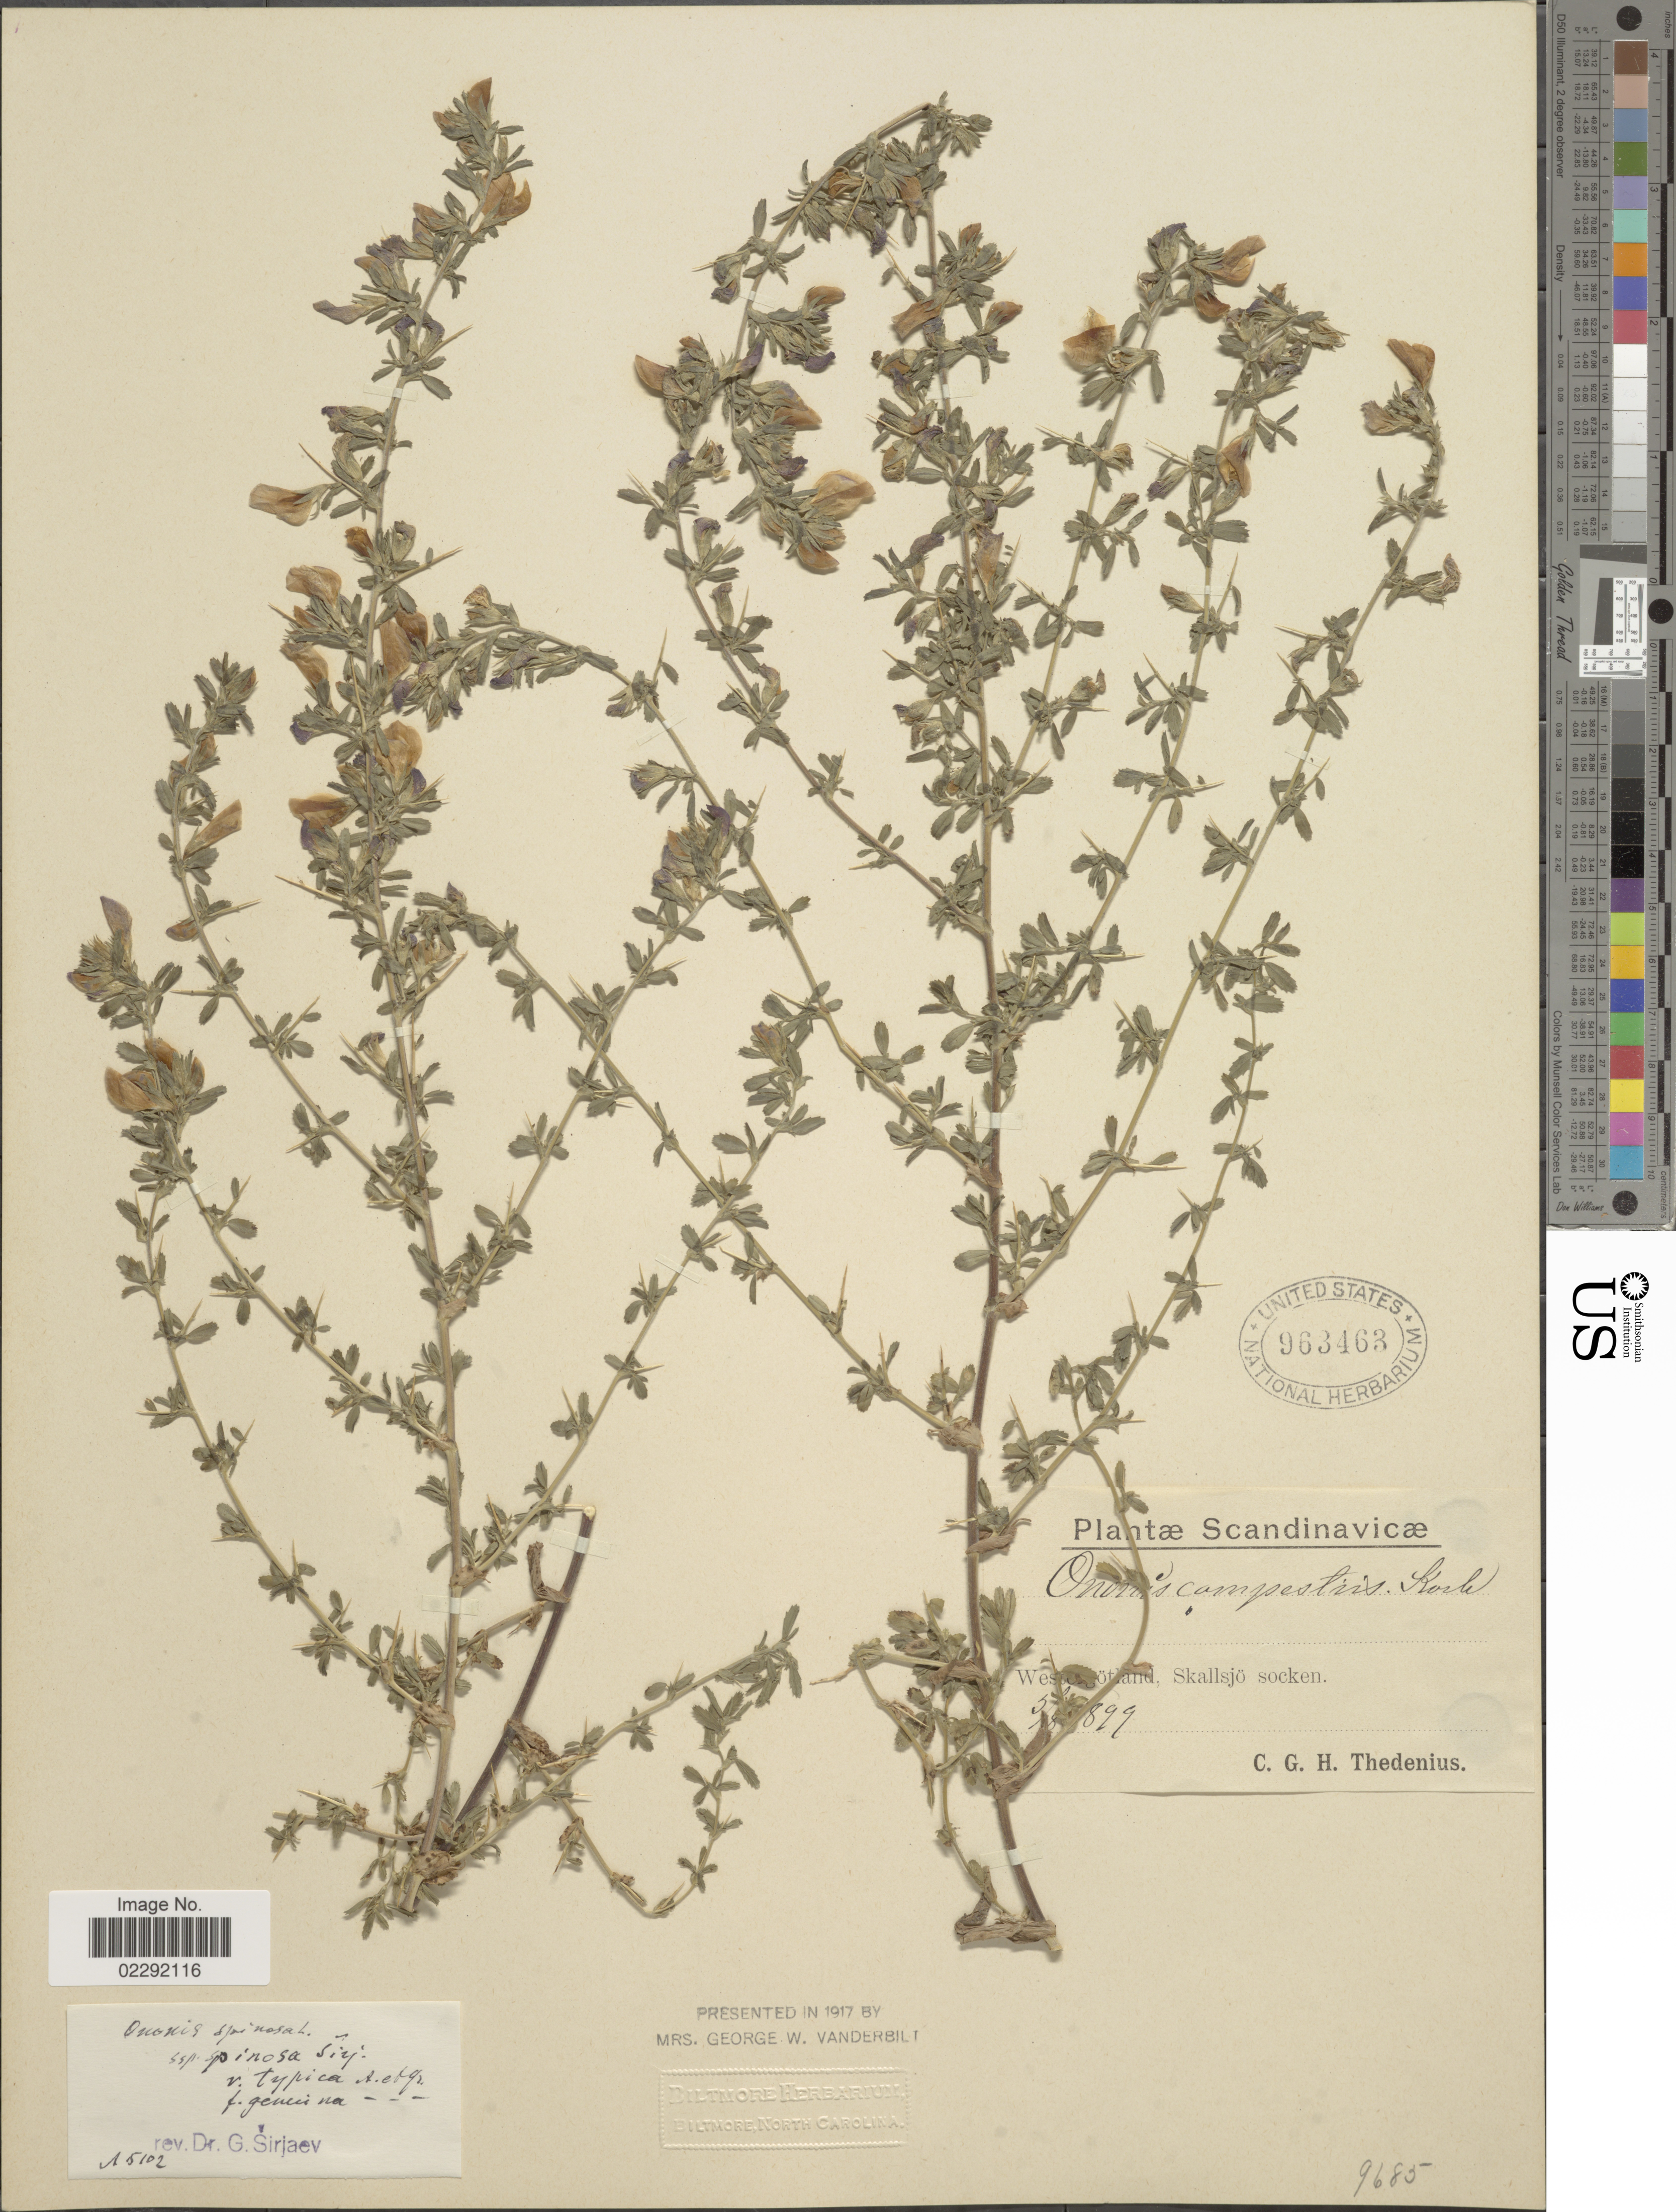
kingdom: Plantae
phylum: Tracheophyta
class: Magnoliopsida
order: Fabales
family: Fabaceae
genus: Ononis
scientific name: Ononis spinosa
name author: L.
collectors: C. Thedenius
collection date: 1899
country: Sweden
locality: Wes..land, Skallsjo socken [illegible text], Scandinavicae.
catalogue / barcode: US 963463